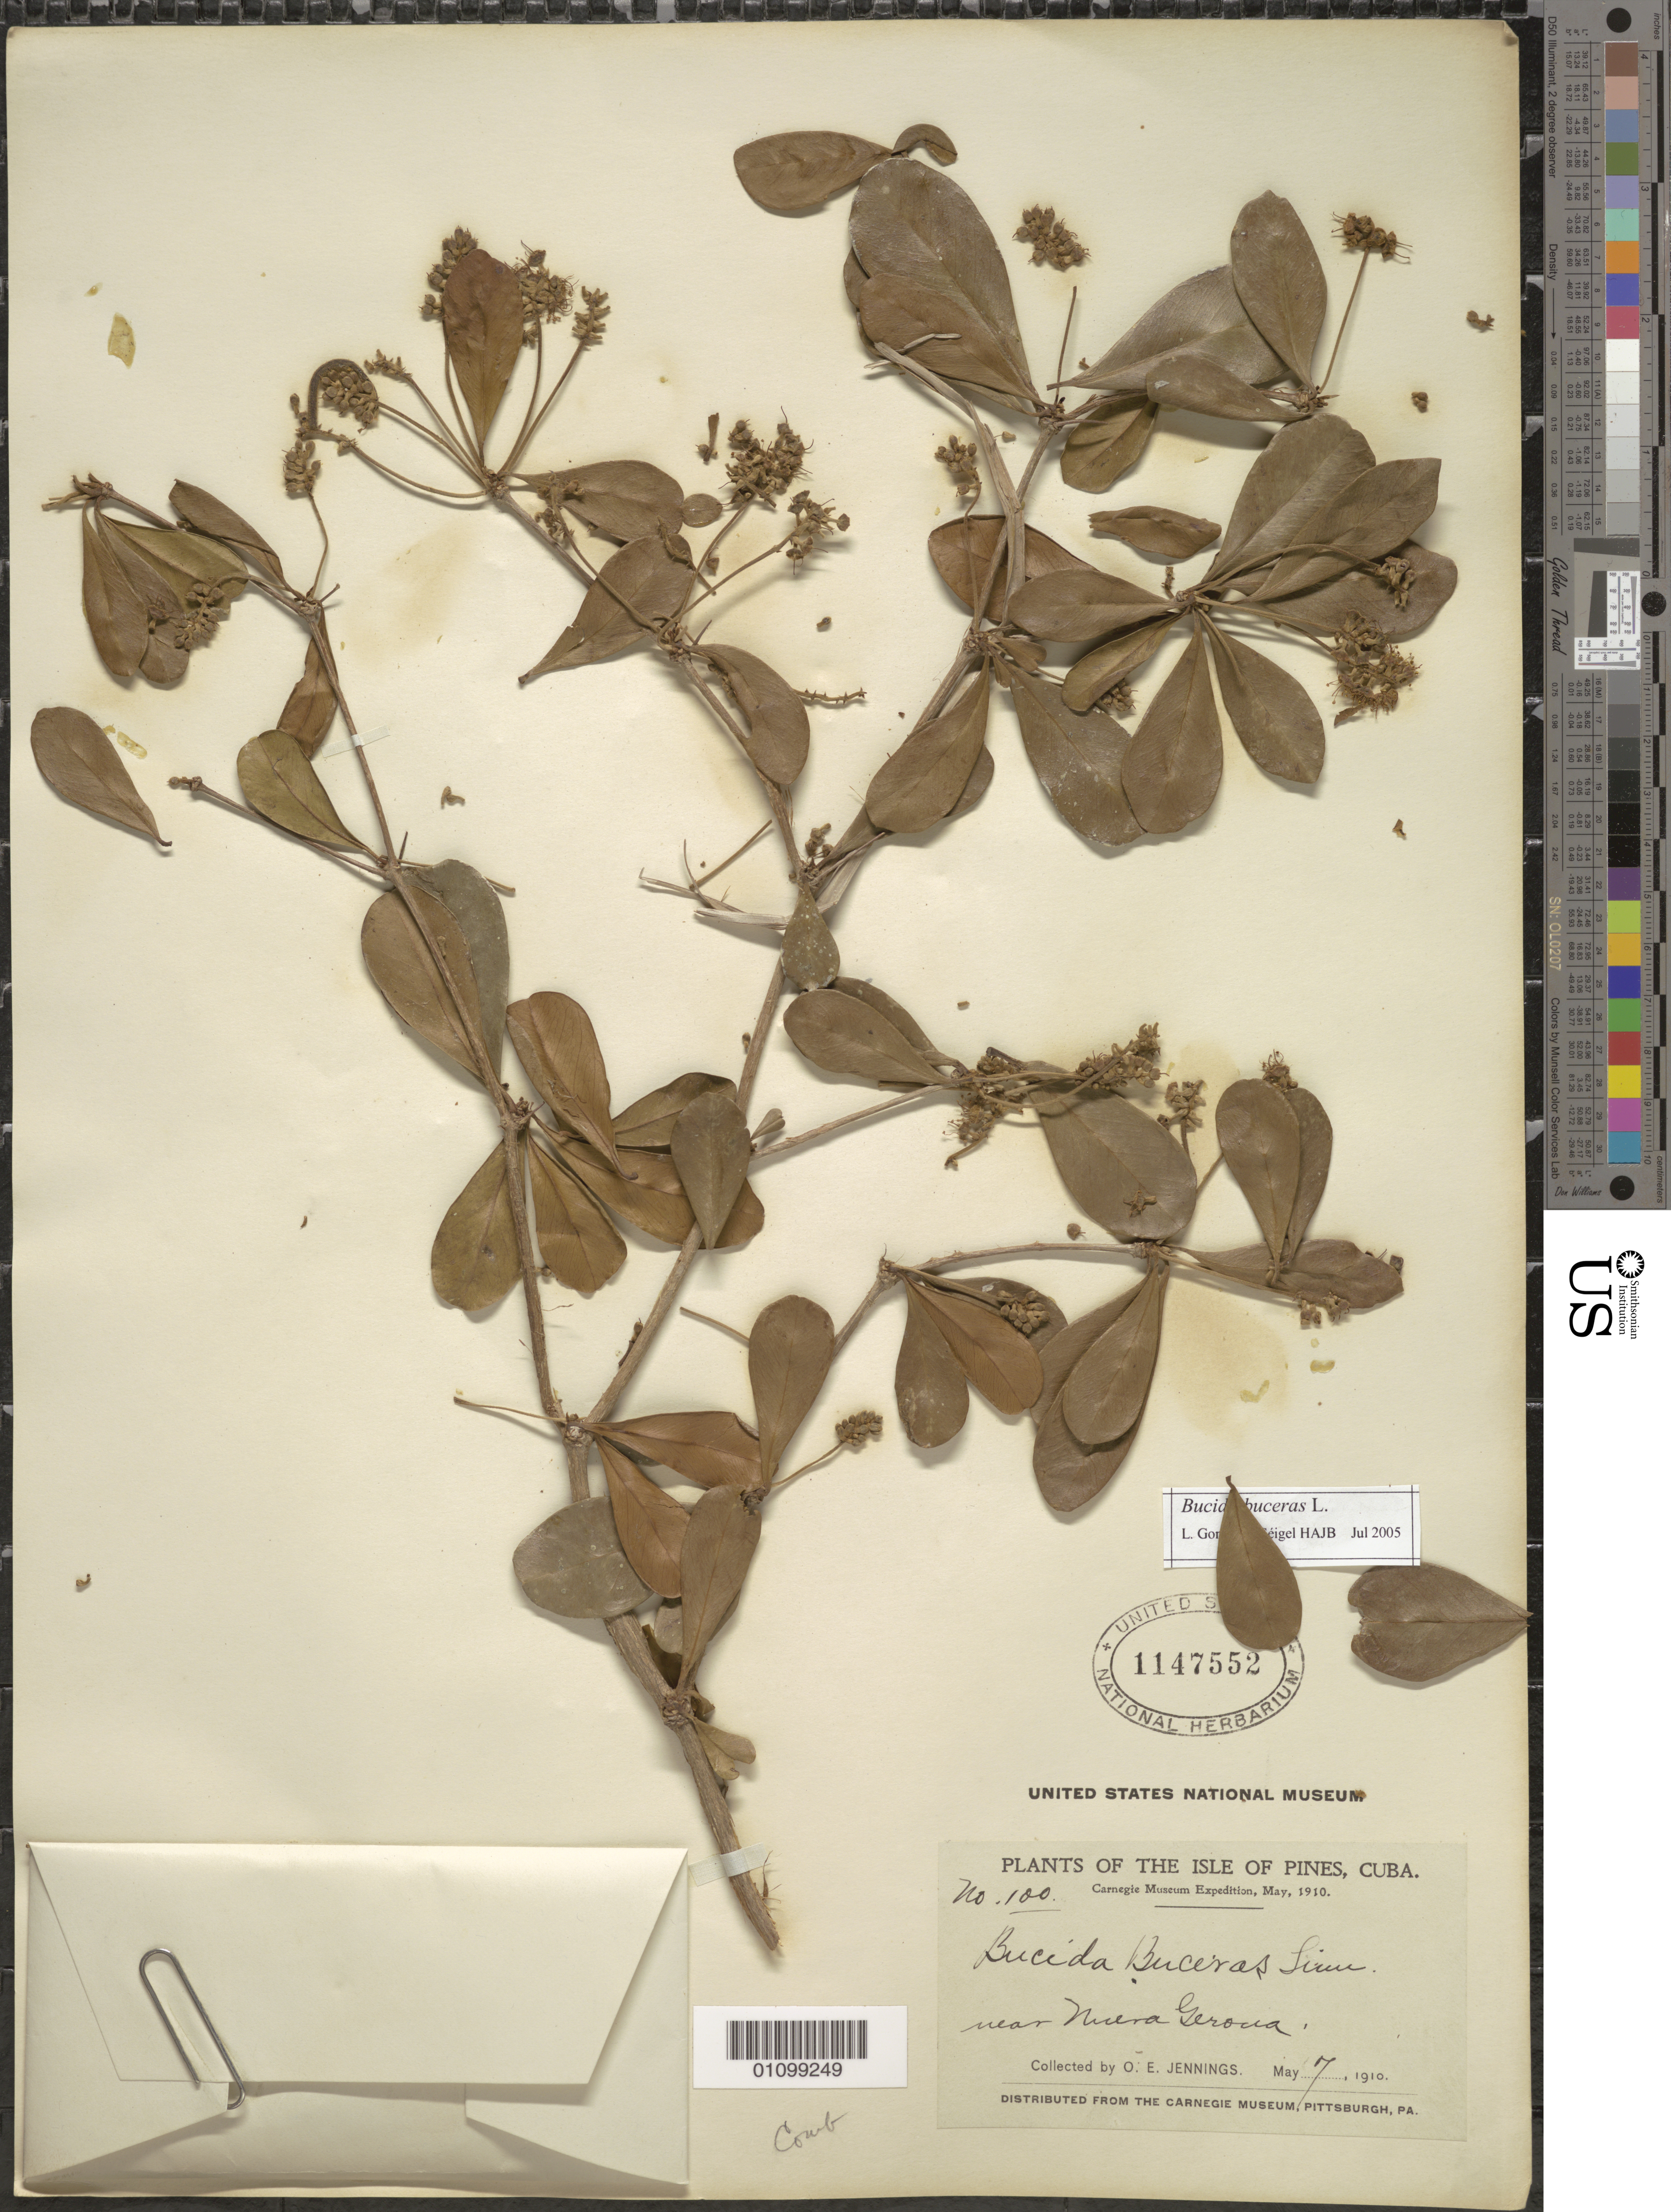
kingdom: Plantae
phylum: Tracheophyta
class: Magnoliopsida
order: Myrtales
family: Combretaceae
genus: Terminalia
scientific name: Terminalia buceras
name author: (L.) C. Wright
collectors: O. E. Jennings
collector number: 100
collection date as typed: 07 May 1910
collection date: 1910-05-07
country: Cuba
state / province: Isla de La Juventud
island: Isla de la Juventud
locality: Isle of Pines, Near Nueva Gerona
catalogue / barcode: US 1147552